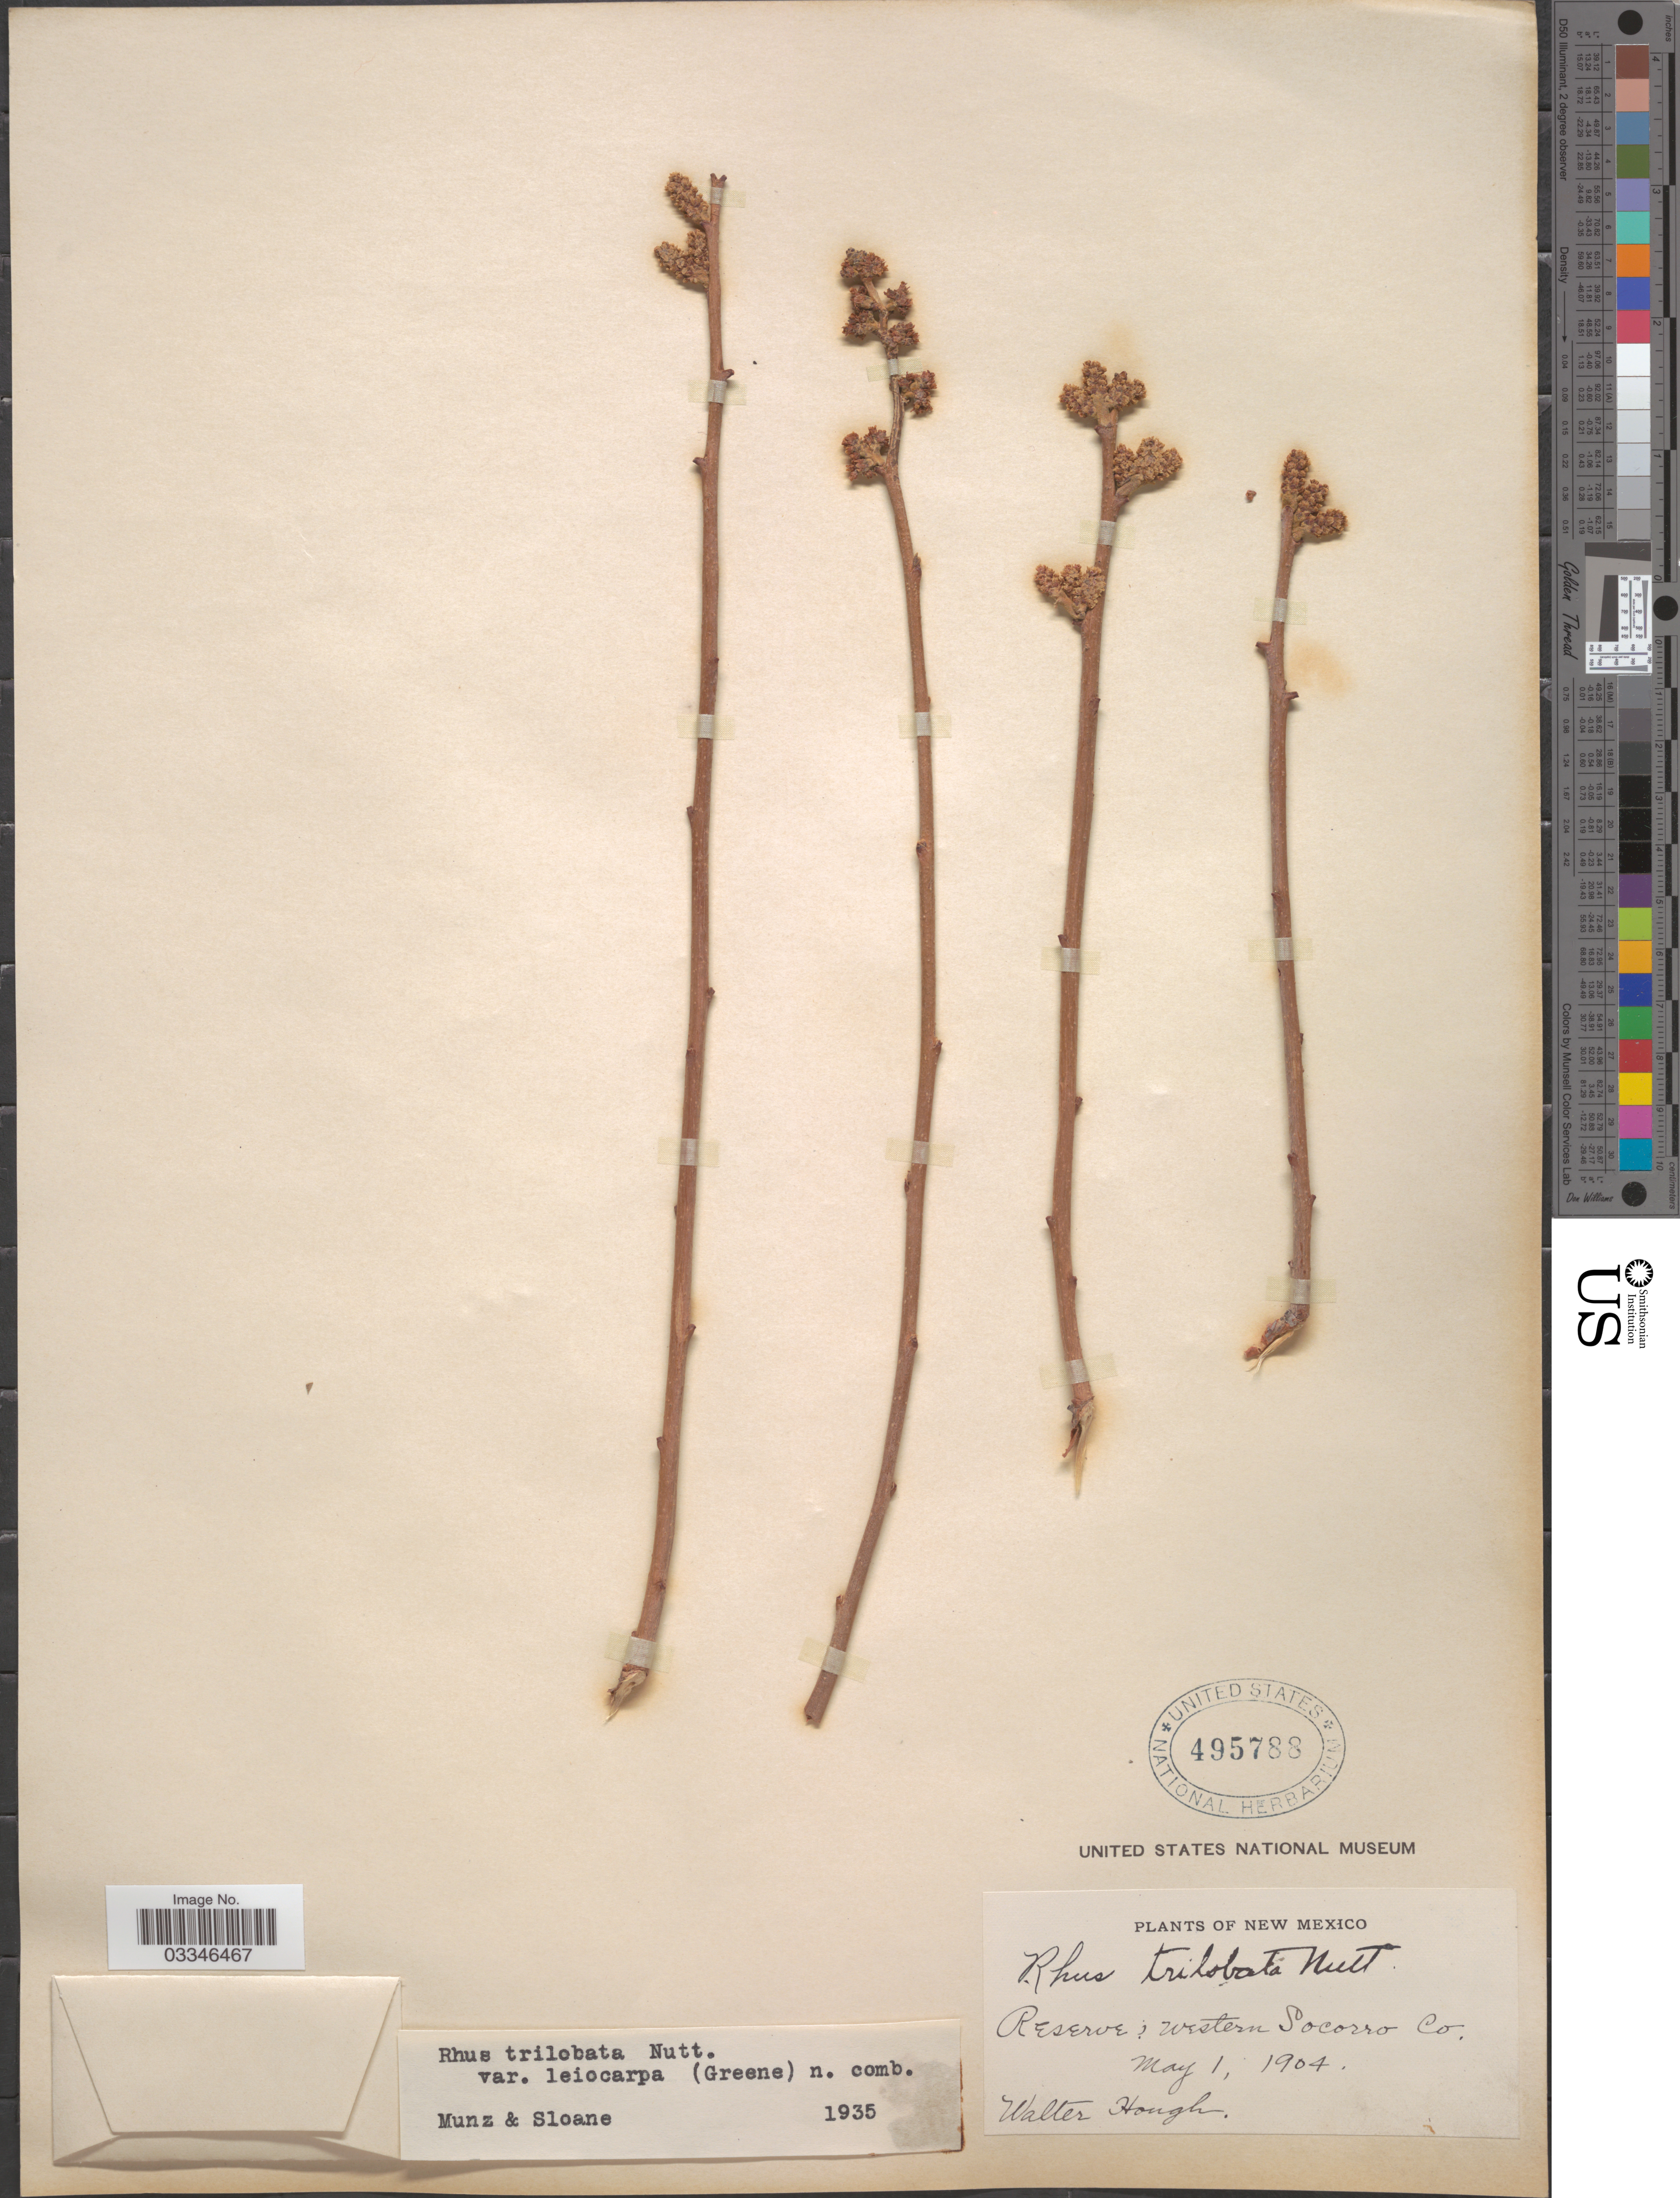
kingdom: Plantae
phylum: Tracheophyta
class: Magnoliopsida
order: Sapindales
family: Anacardiaceae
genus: Rhus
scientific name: Rhus trilobata var. leiocarpa (Greene) Munz & Sloane ined.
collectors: W. Hough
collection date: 1904-05-01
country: United States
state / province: New Mexico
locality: Reserve; Western Socorro Co.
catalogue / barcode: US 495788